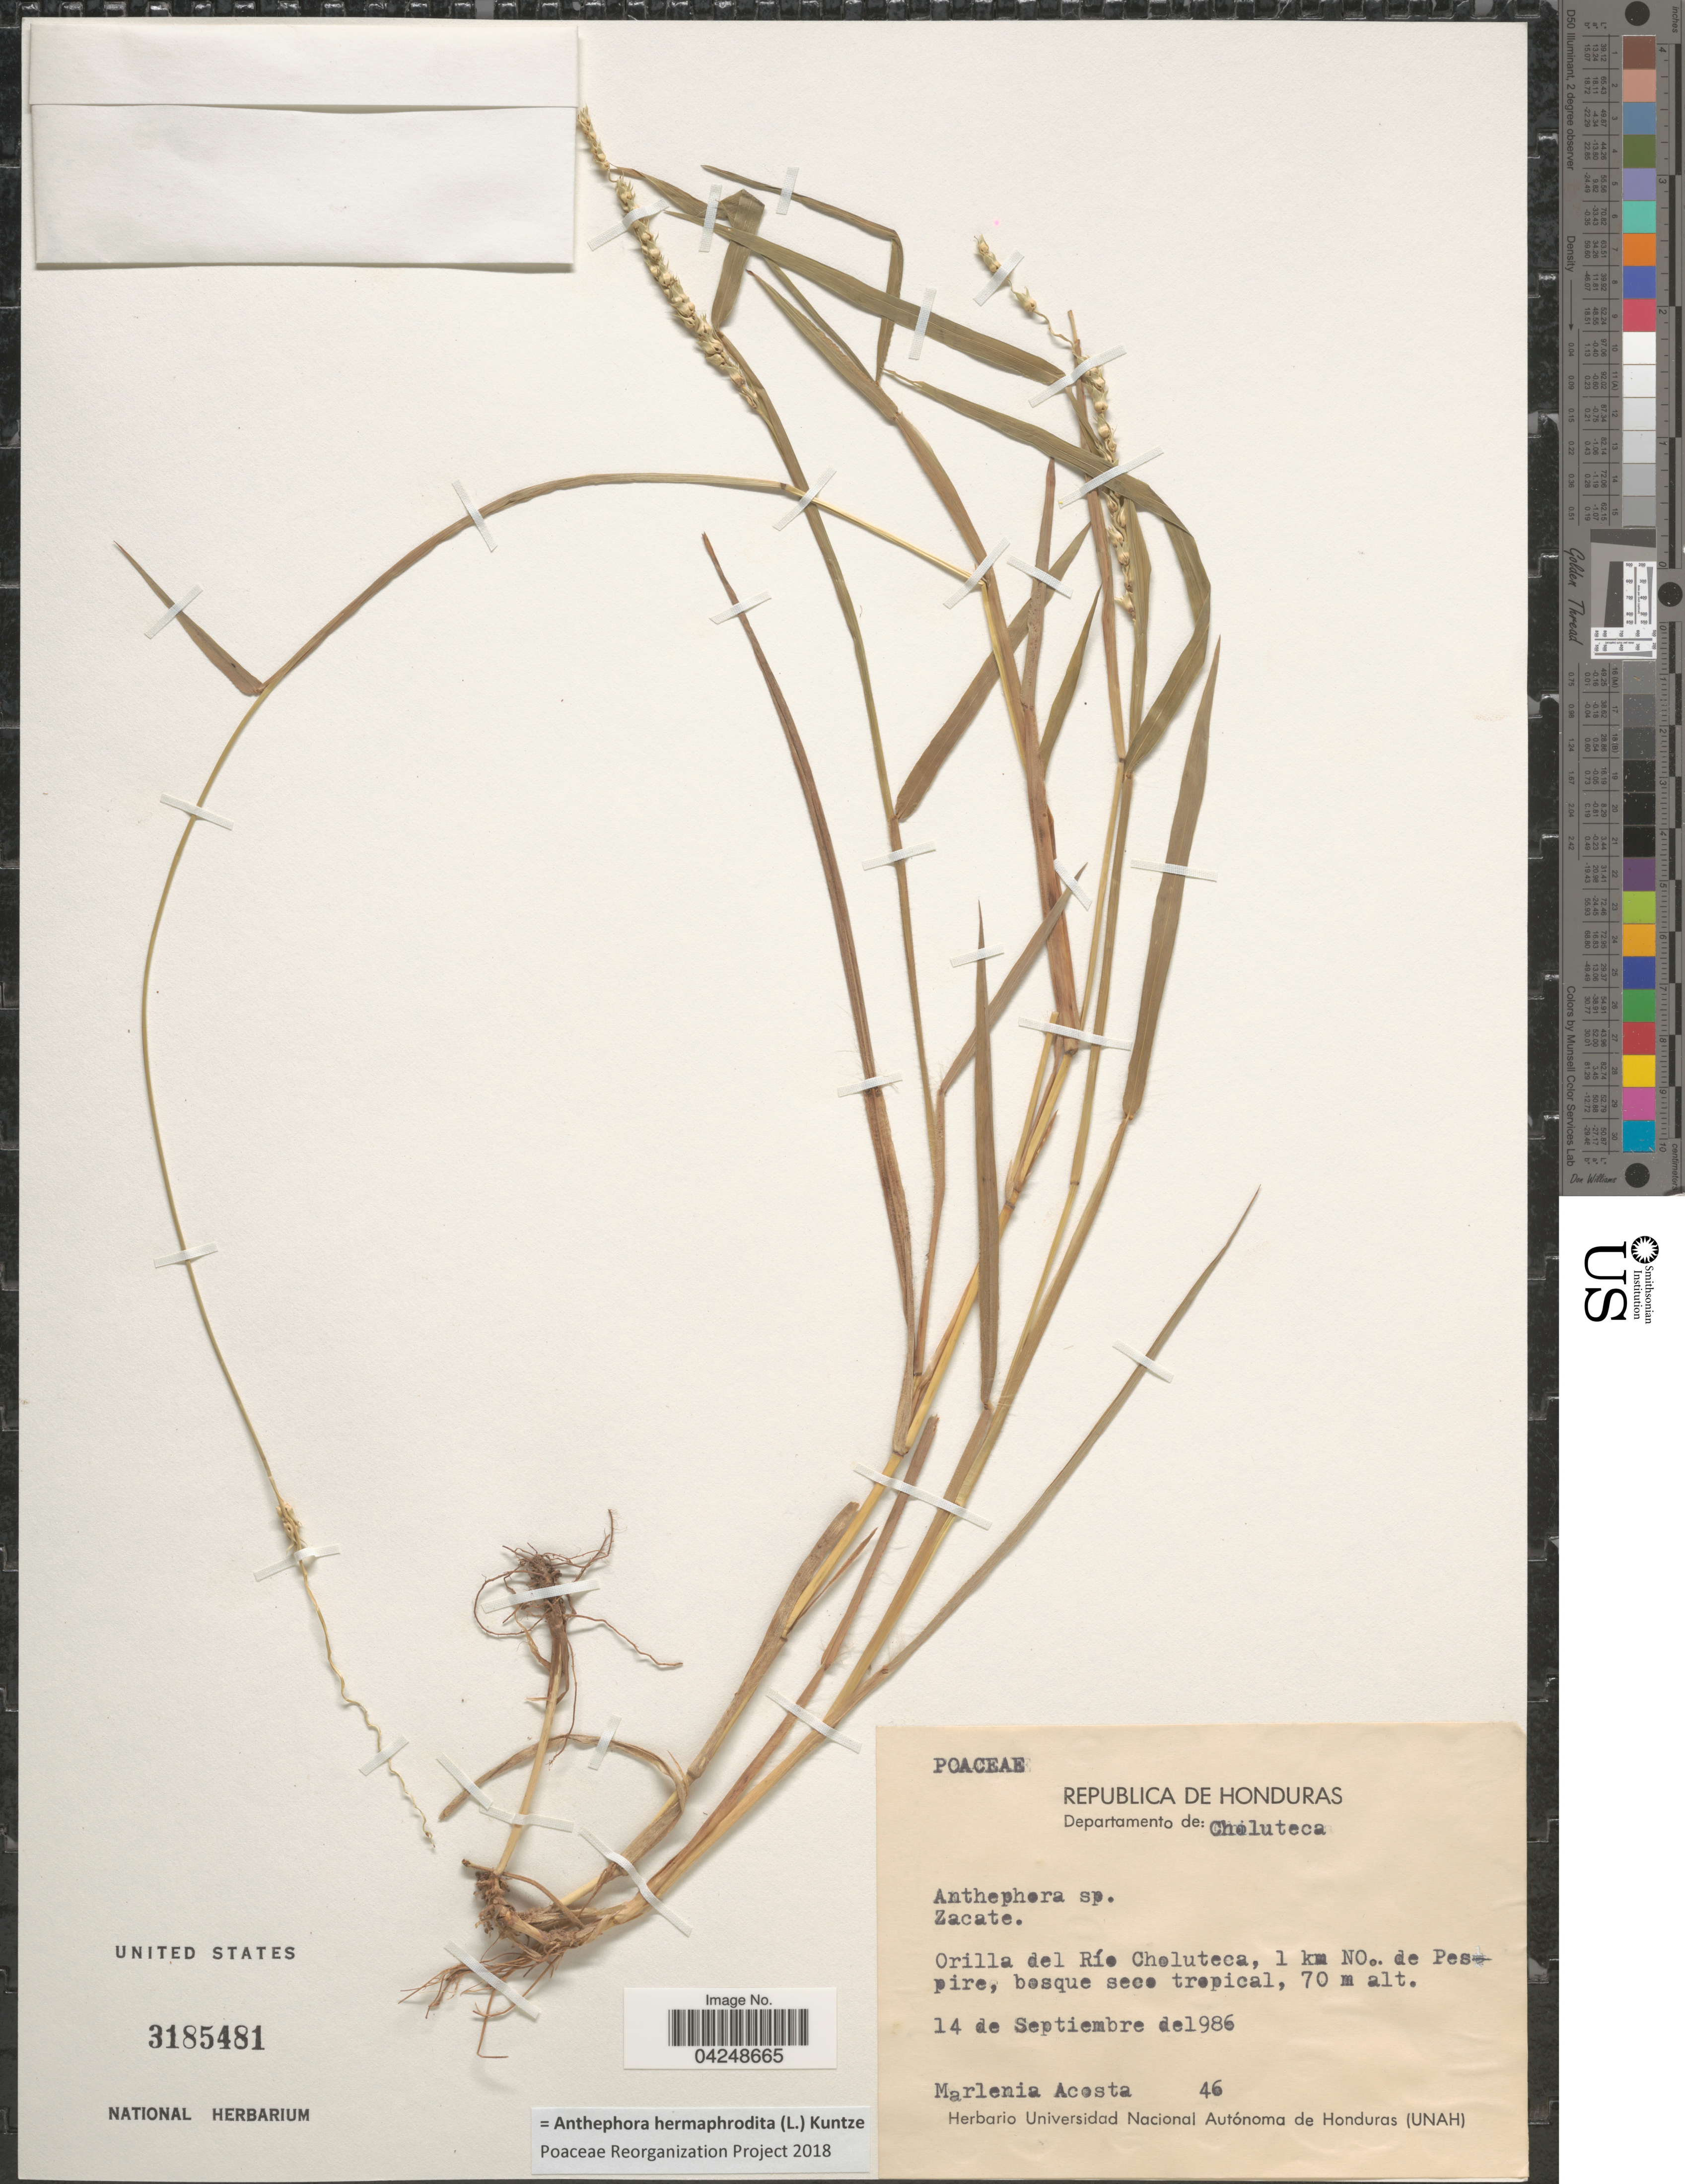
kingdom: Plantae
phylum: Tracheophyta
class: Liliopsida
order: Poales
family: Poaceae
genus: Anthephora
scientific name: Anthephora hermaphrodita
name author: (L.) Kuntze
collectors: M. Acosta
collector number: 46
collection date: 1986-09-14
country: Honduras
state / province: Choluteca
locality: Departamento de: Choluteca. Orilla del Río Choluteca, 1 km No. de Pespire.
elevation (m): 70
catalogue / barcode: US 3185481